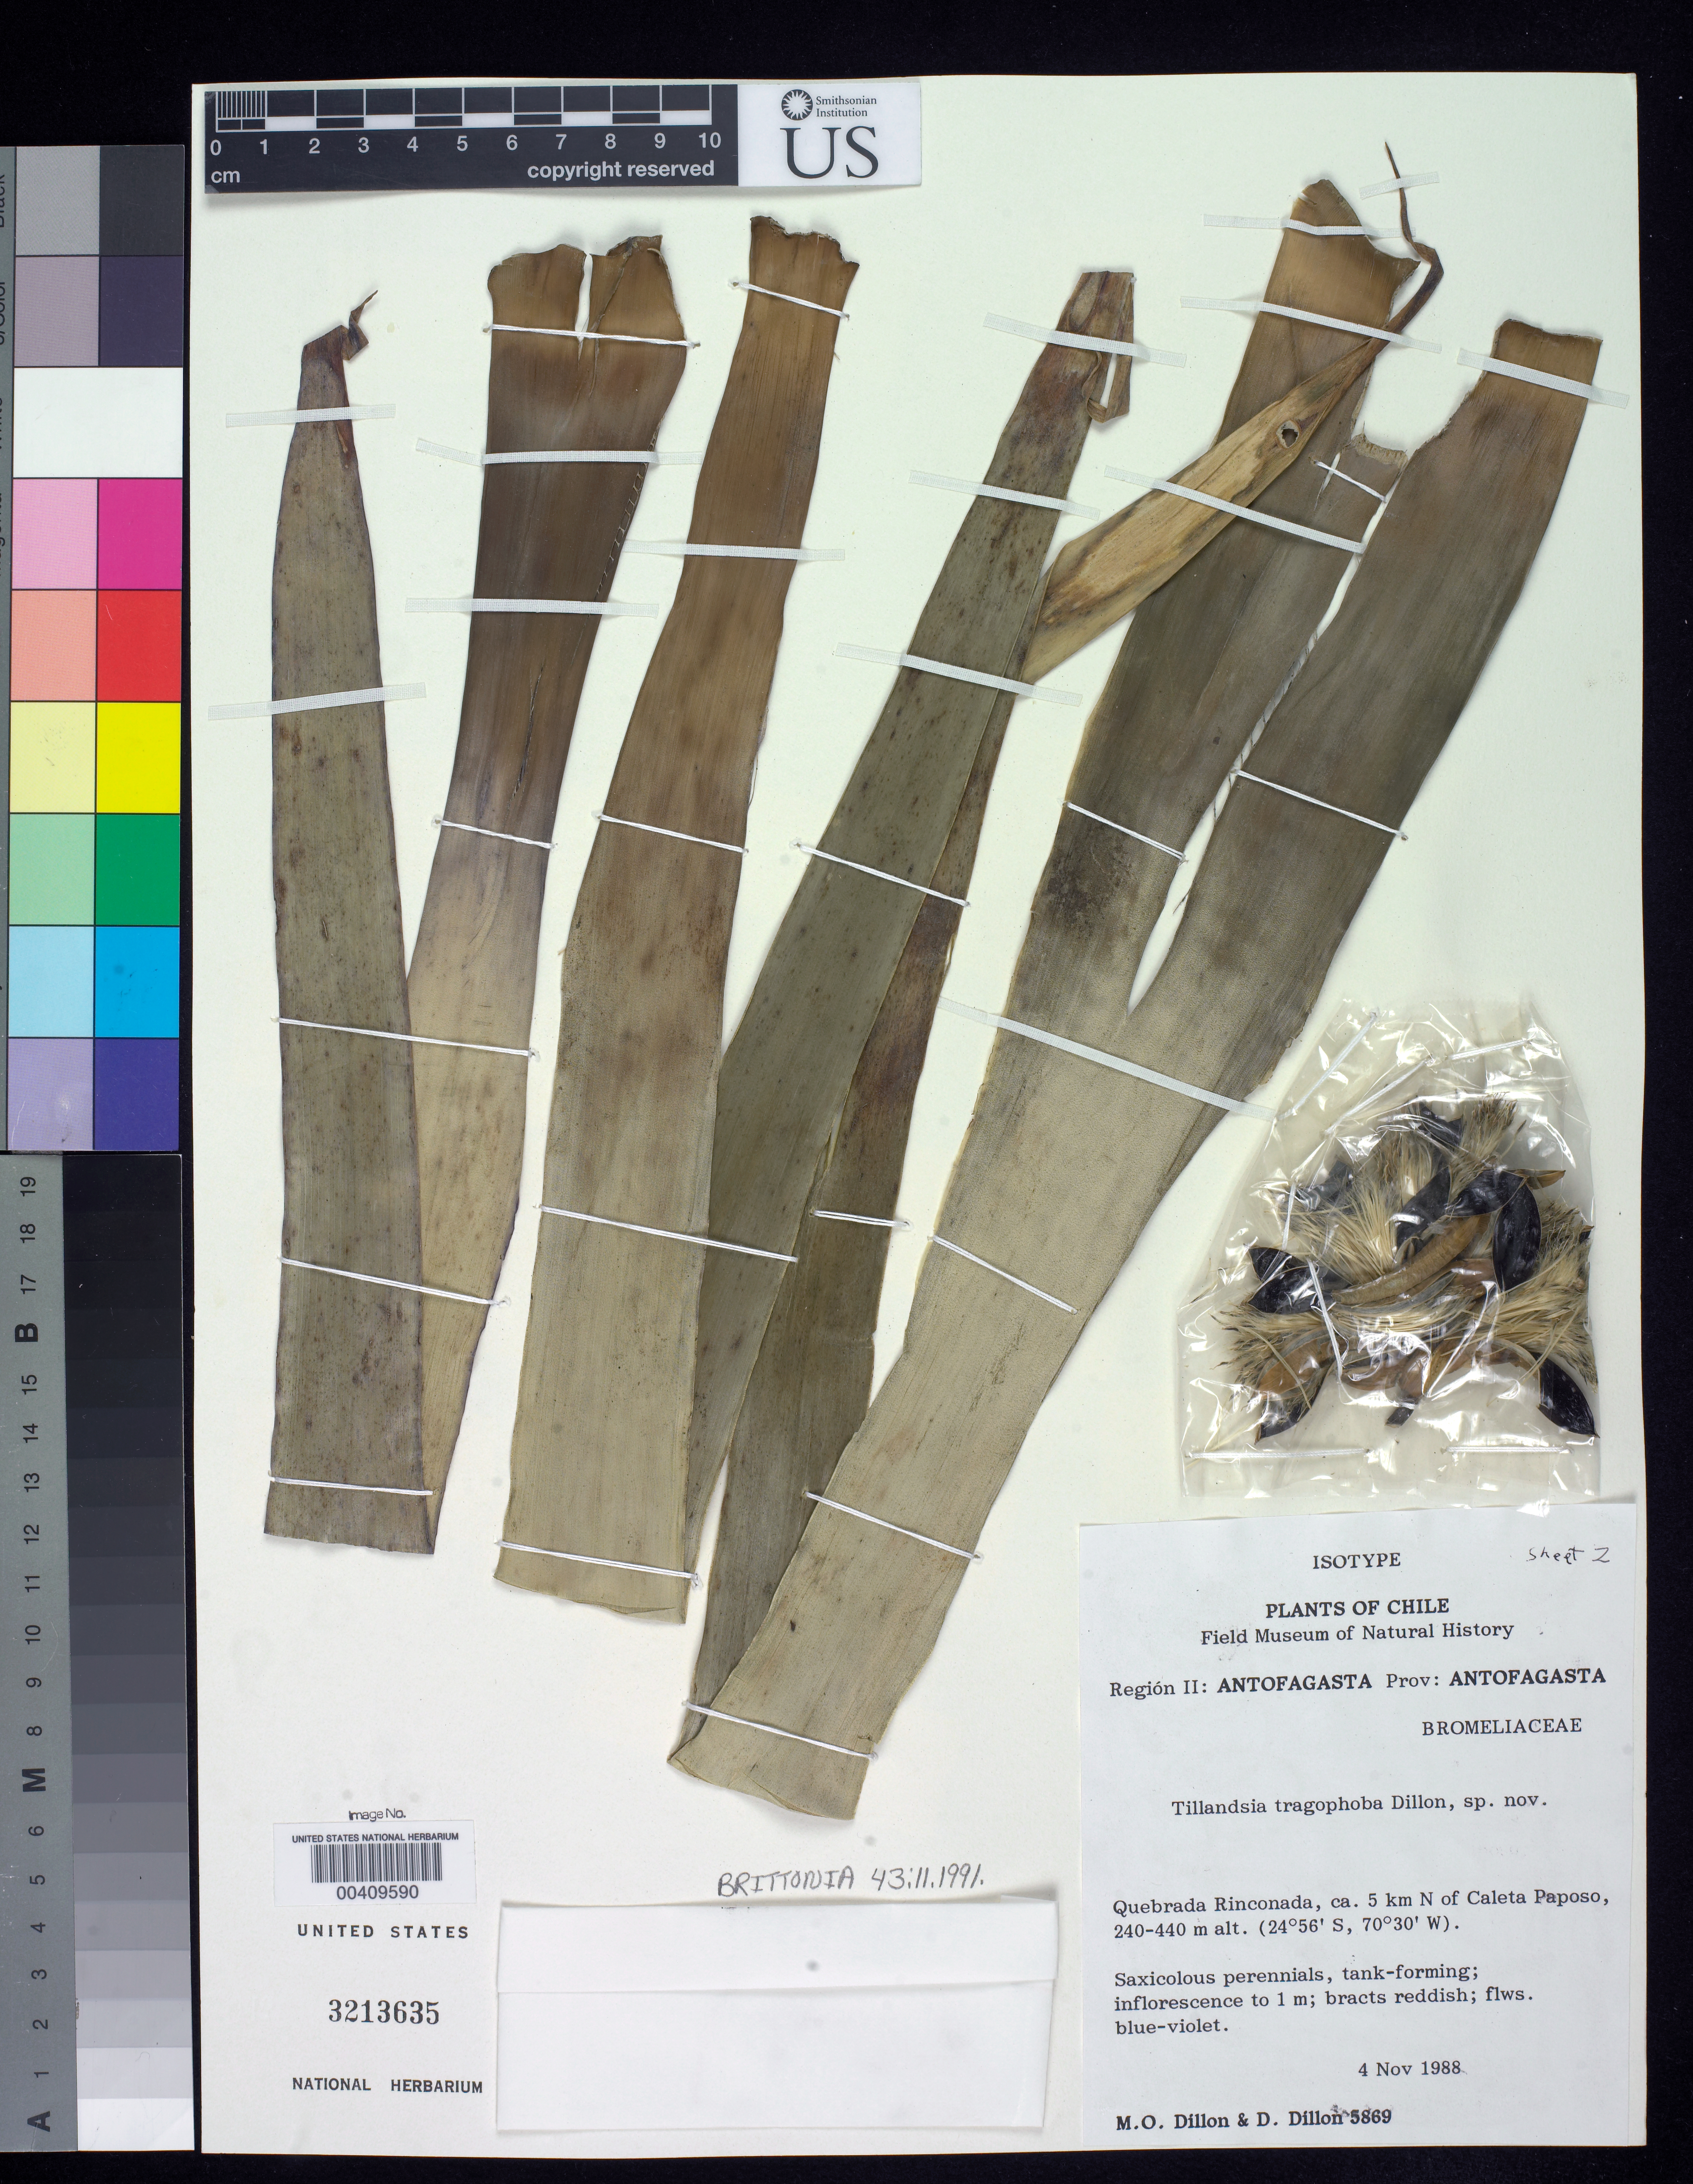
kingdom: Plantae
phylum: Tracheophyta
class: Liliopsida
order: Poales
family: Bromeliaceae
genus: Tillandsia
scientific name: Tillandsia tragophoba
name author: M.O. Dillon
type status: Isotype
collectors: M. O. Dillon & D. Dillon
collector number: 5869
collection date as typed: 04 Nov 1988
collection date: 1988-11-04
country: Chile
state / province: Antofagasta (II)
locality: Quebrada Rinconada, ca. 5 km N of Caleta Paposo.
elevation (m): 240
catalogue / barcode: US 3213635